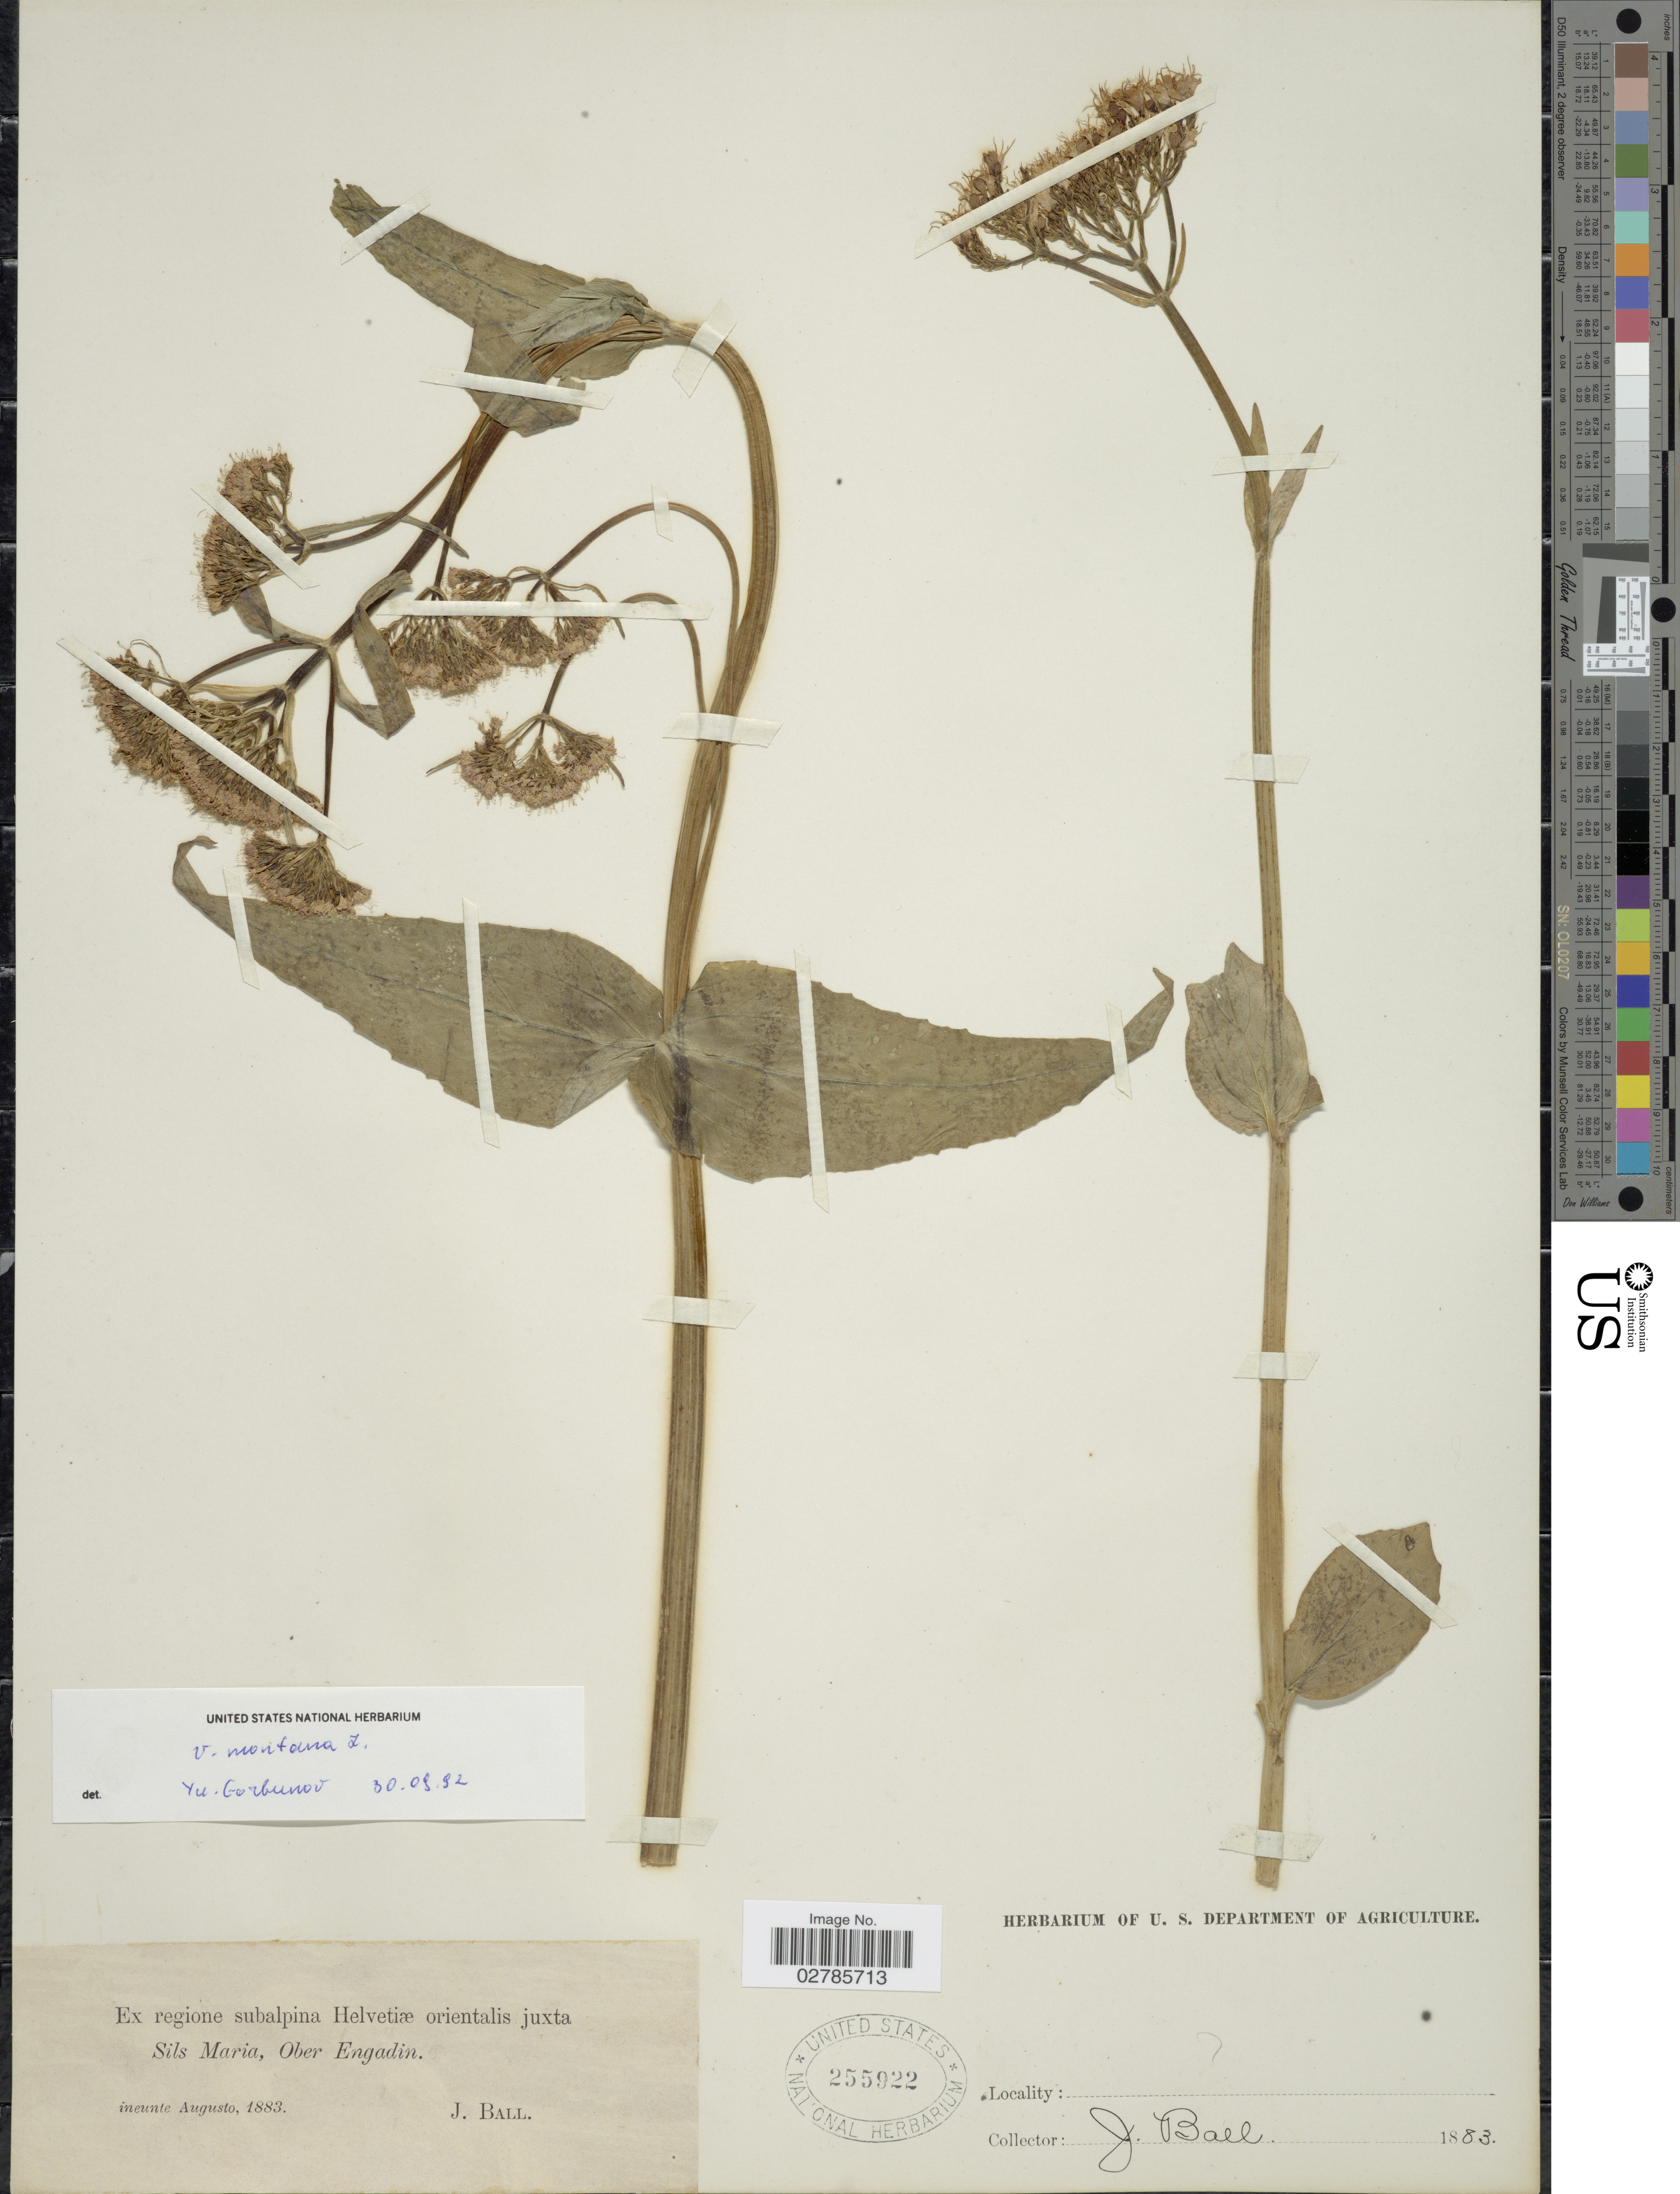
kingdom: Plantae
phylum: Tracheophyta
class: Magnoliopsida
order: Dipsacales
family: Caprifoliaceae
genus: Valeriana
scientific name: Valeriana montana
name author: L.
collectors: J. Ball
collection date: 1883-08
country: Switzerland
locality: Regione subalpina Helvetiæ, Sils Maria, Ober Engadin.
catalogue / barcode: US 255922